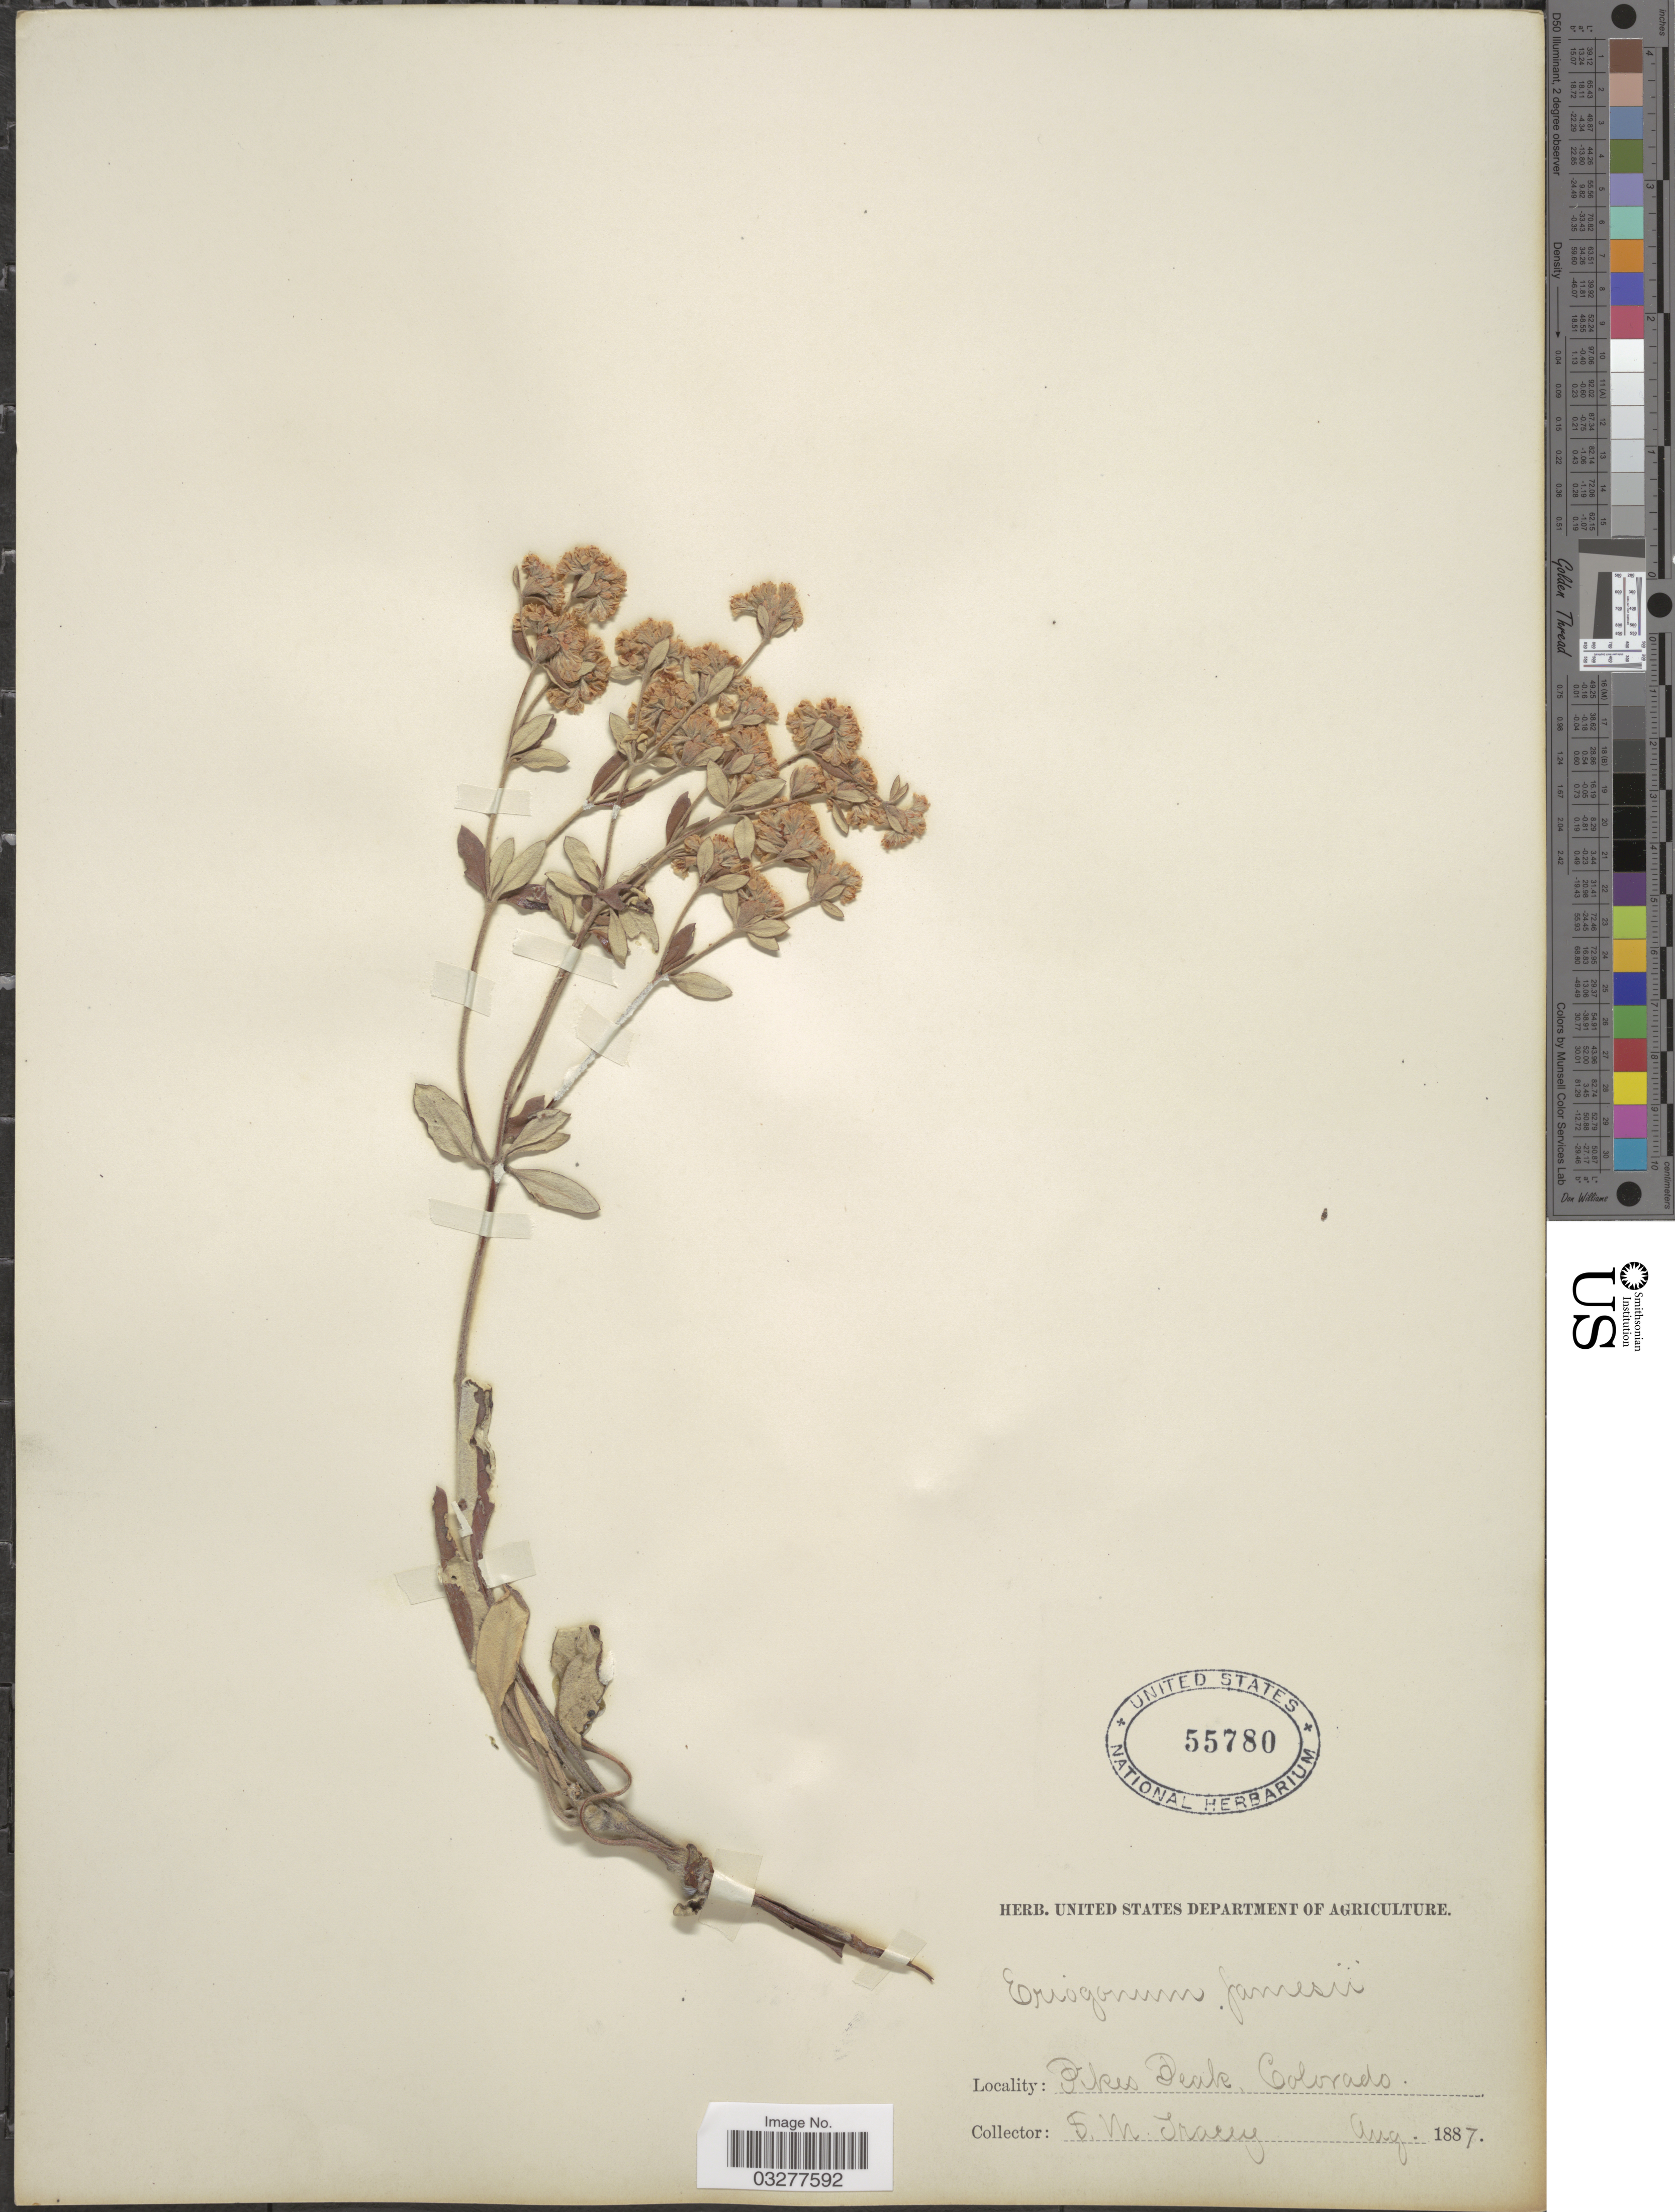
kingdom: Plantae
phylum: Tracheophyta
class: Magnoliopsida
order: Caryophyllales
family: Polygonaceae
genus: Eriogonum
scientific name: Eriogonum jamesii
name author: Benth.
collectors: S. M. Tracy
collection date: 1887-08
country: United States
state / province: Colorado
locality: Pikes Peak.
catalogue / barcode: US 55780